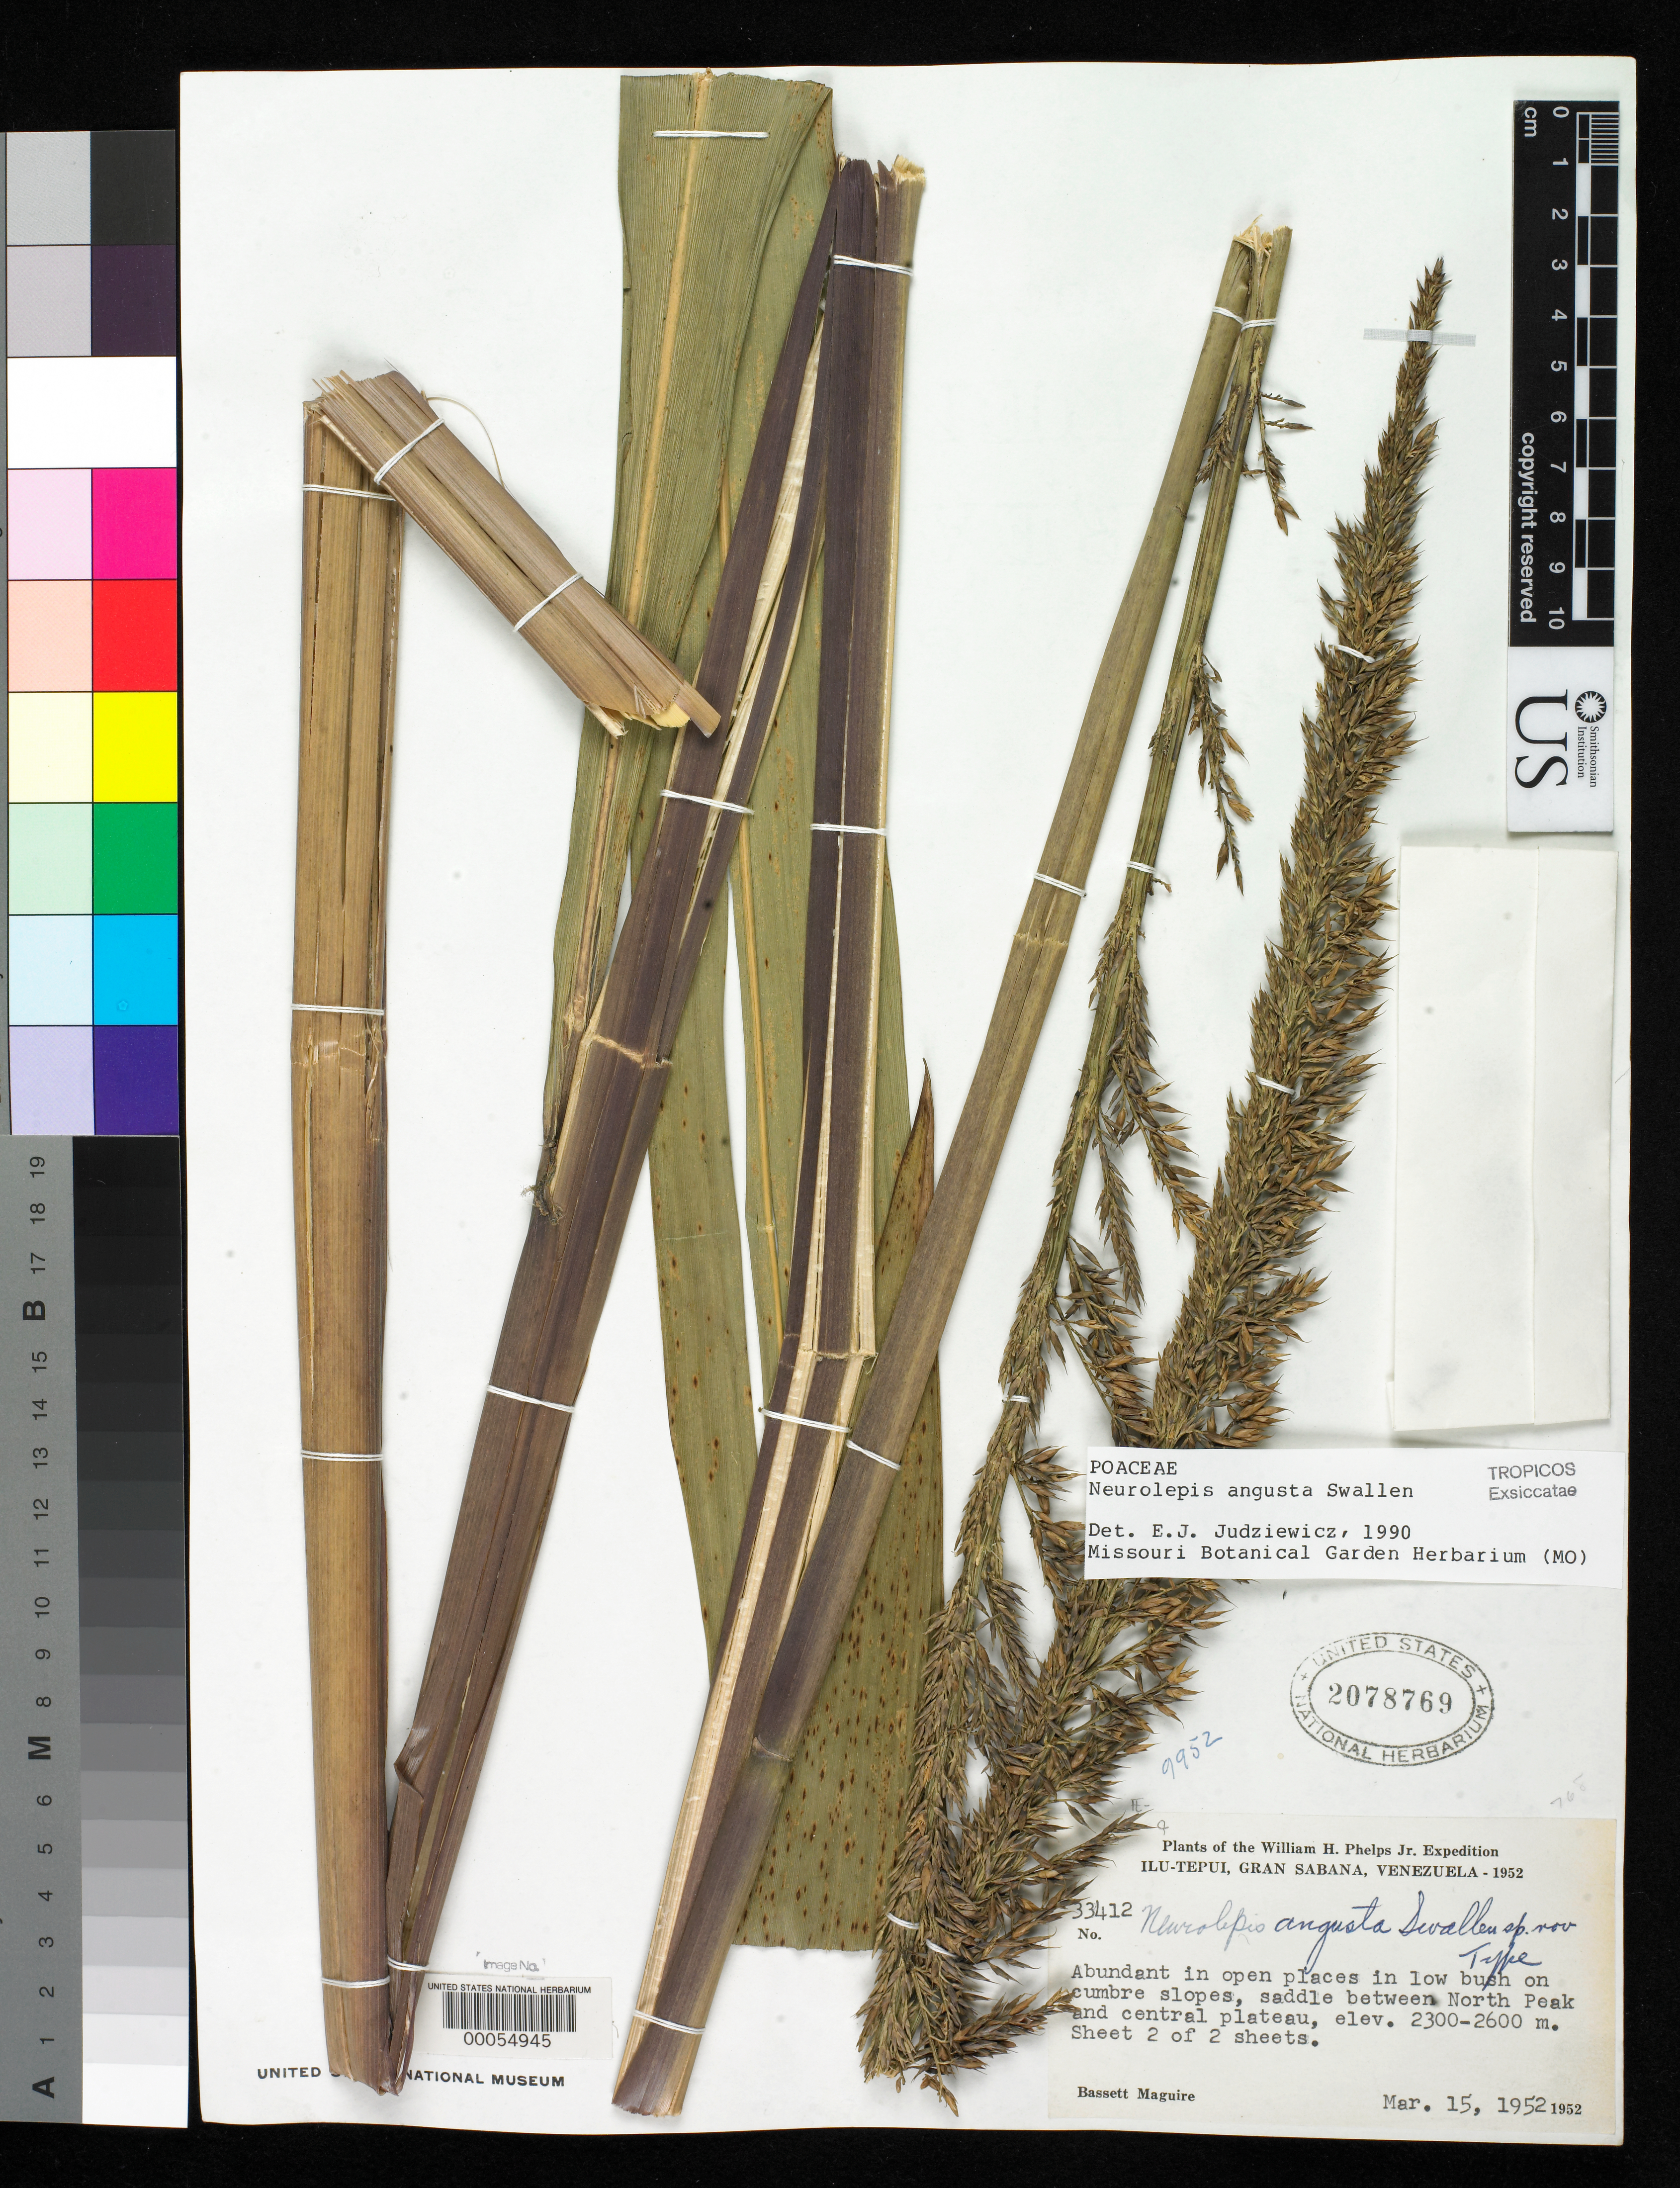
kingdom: Plantae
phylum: Tracheophyta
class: Liliopsida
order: Poales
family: Poaceae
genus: Neurolepis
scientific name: Neurolepis angusta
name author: Swallen in Maguire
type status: Holotype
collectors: B. Maguire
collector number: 33412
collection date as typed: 15 Mar 1952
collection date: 1952-03-15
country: Venezuela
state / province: Bolivar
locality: Ilu-tepui, Gran Sabana.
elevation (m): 2300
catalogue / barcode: US 2078769